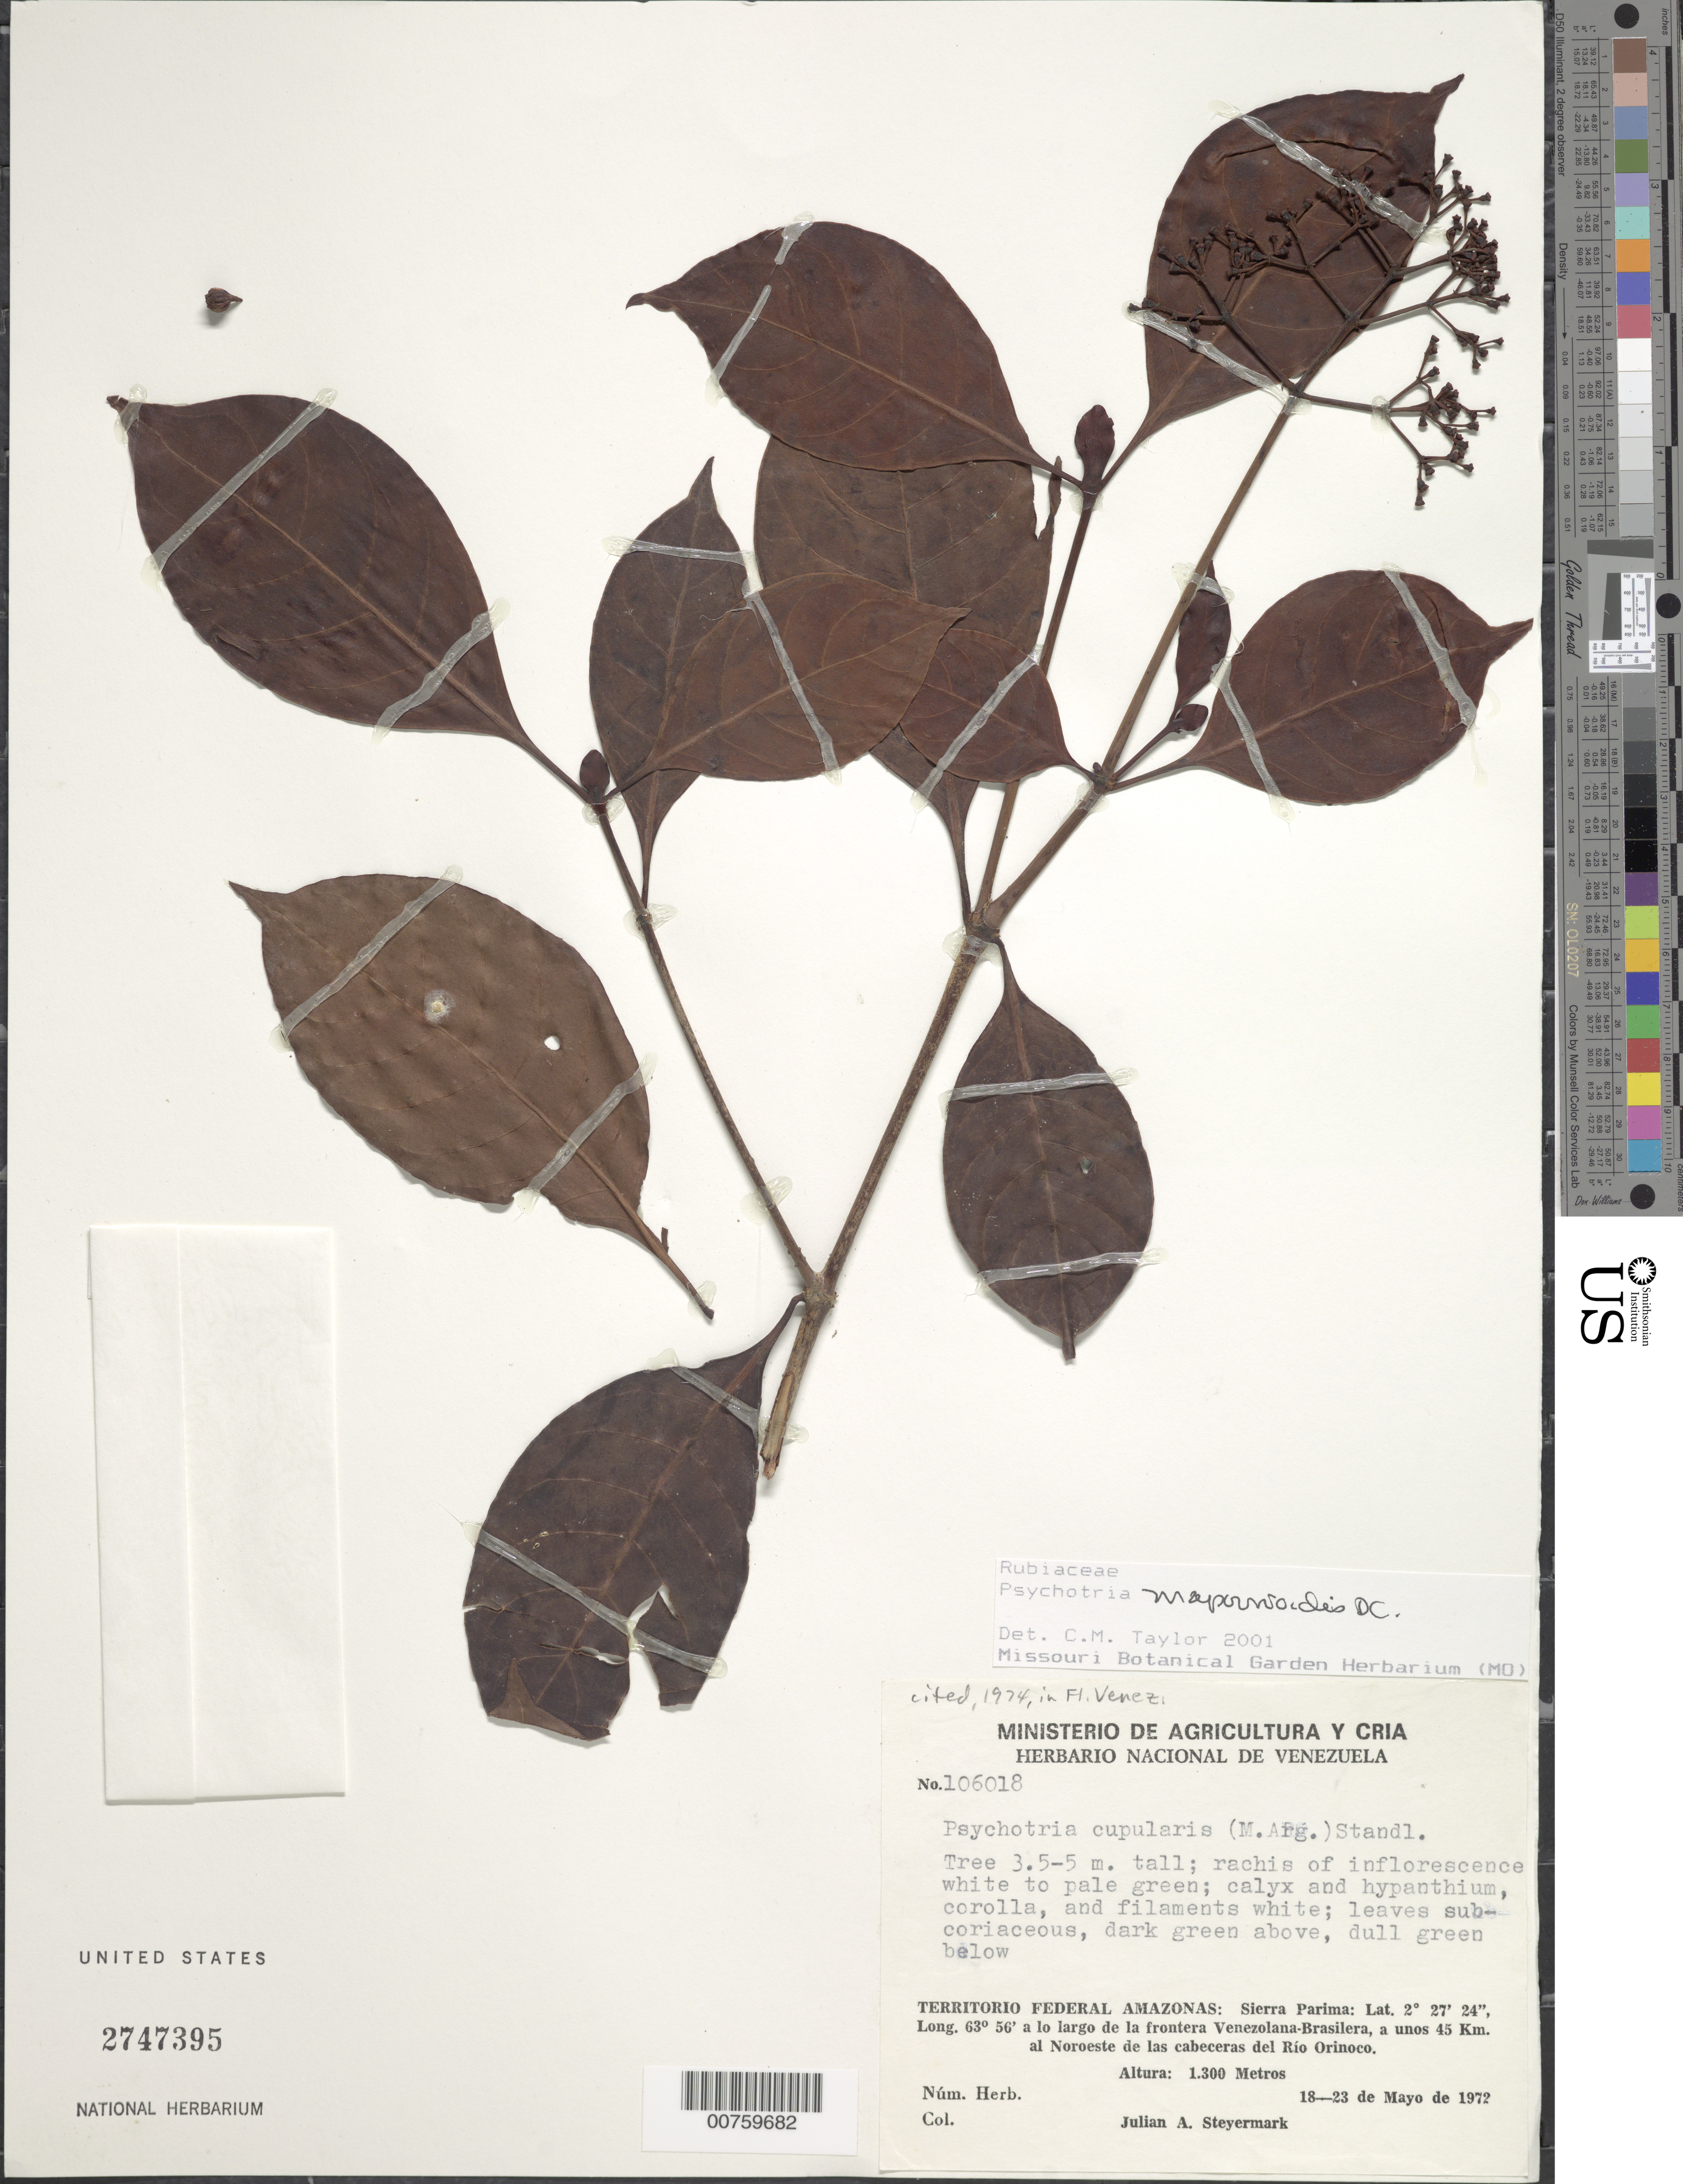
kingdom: Plantae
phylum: Tracheophyta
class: Magnoliopsida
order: Gentianales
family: Rubiaceae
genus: Psychotria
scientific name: Psychotria mapourioides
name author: DC.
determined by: Taylor, Charlotte M.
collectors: J. Steyermark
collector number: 106018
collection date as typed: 18-May-72 to 23-May-72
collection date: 1972-05-18/1972-05-23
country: Venezuela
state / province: Amazonas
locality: Sierra Parima, la frontera Venezolana-Brasilera, a unos 45 km al noroeste de las cabeceras del Río Orinoco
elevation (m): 1300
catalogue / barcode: US 2747395